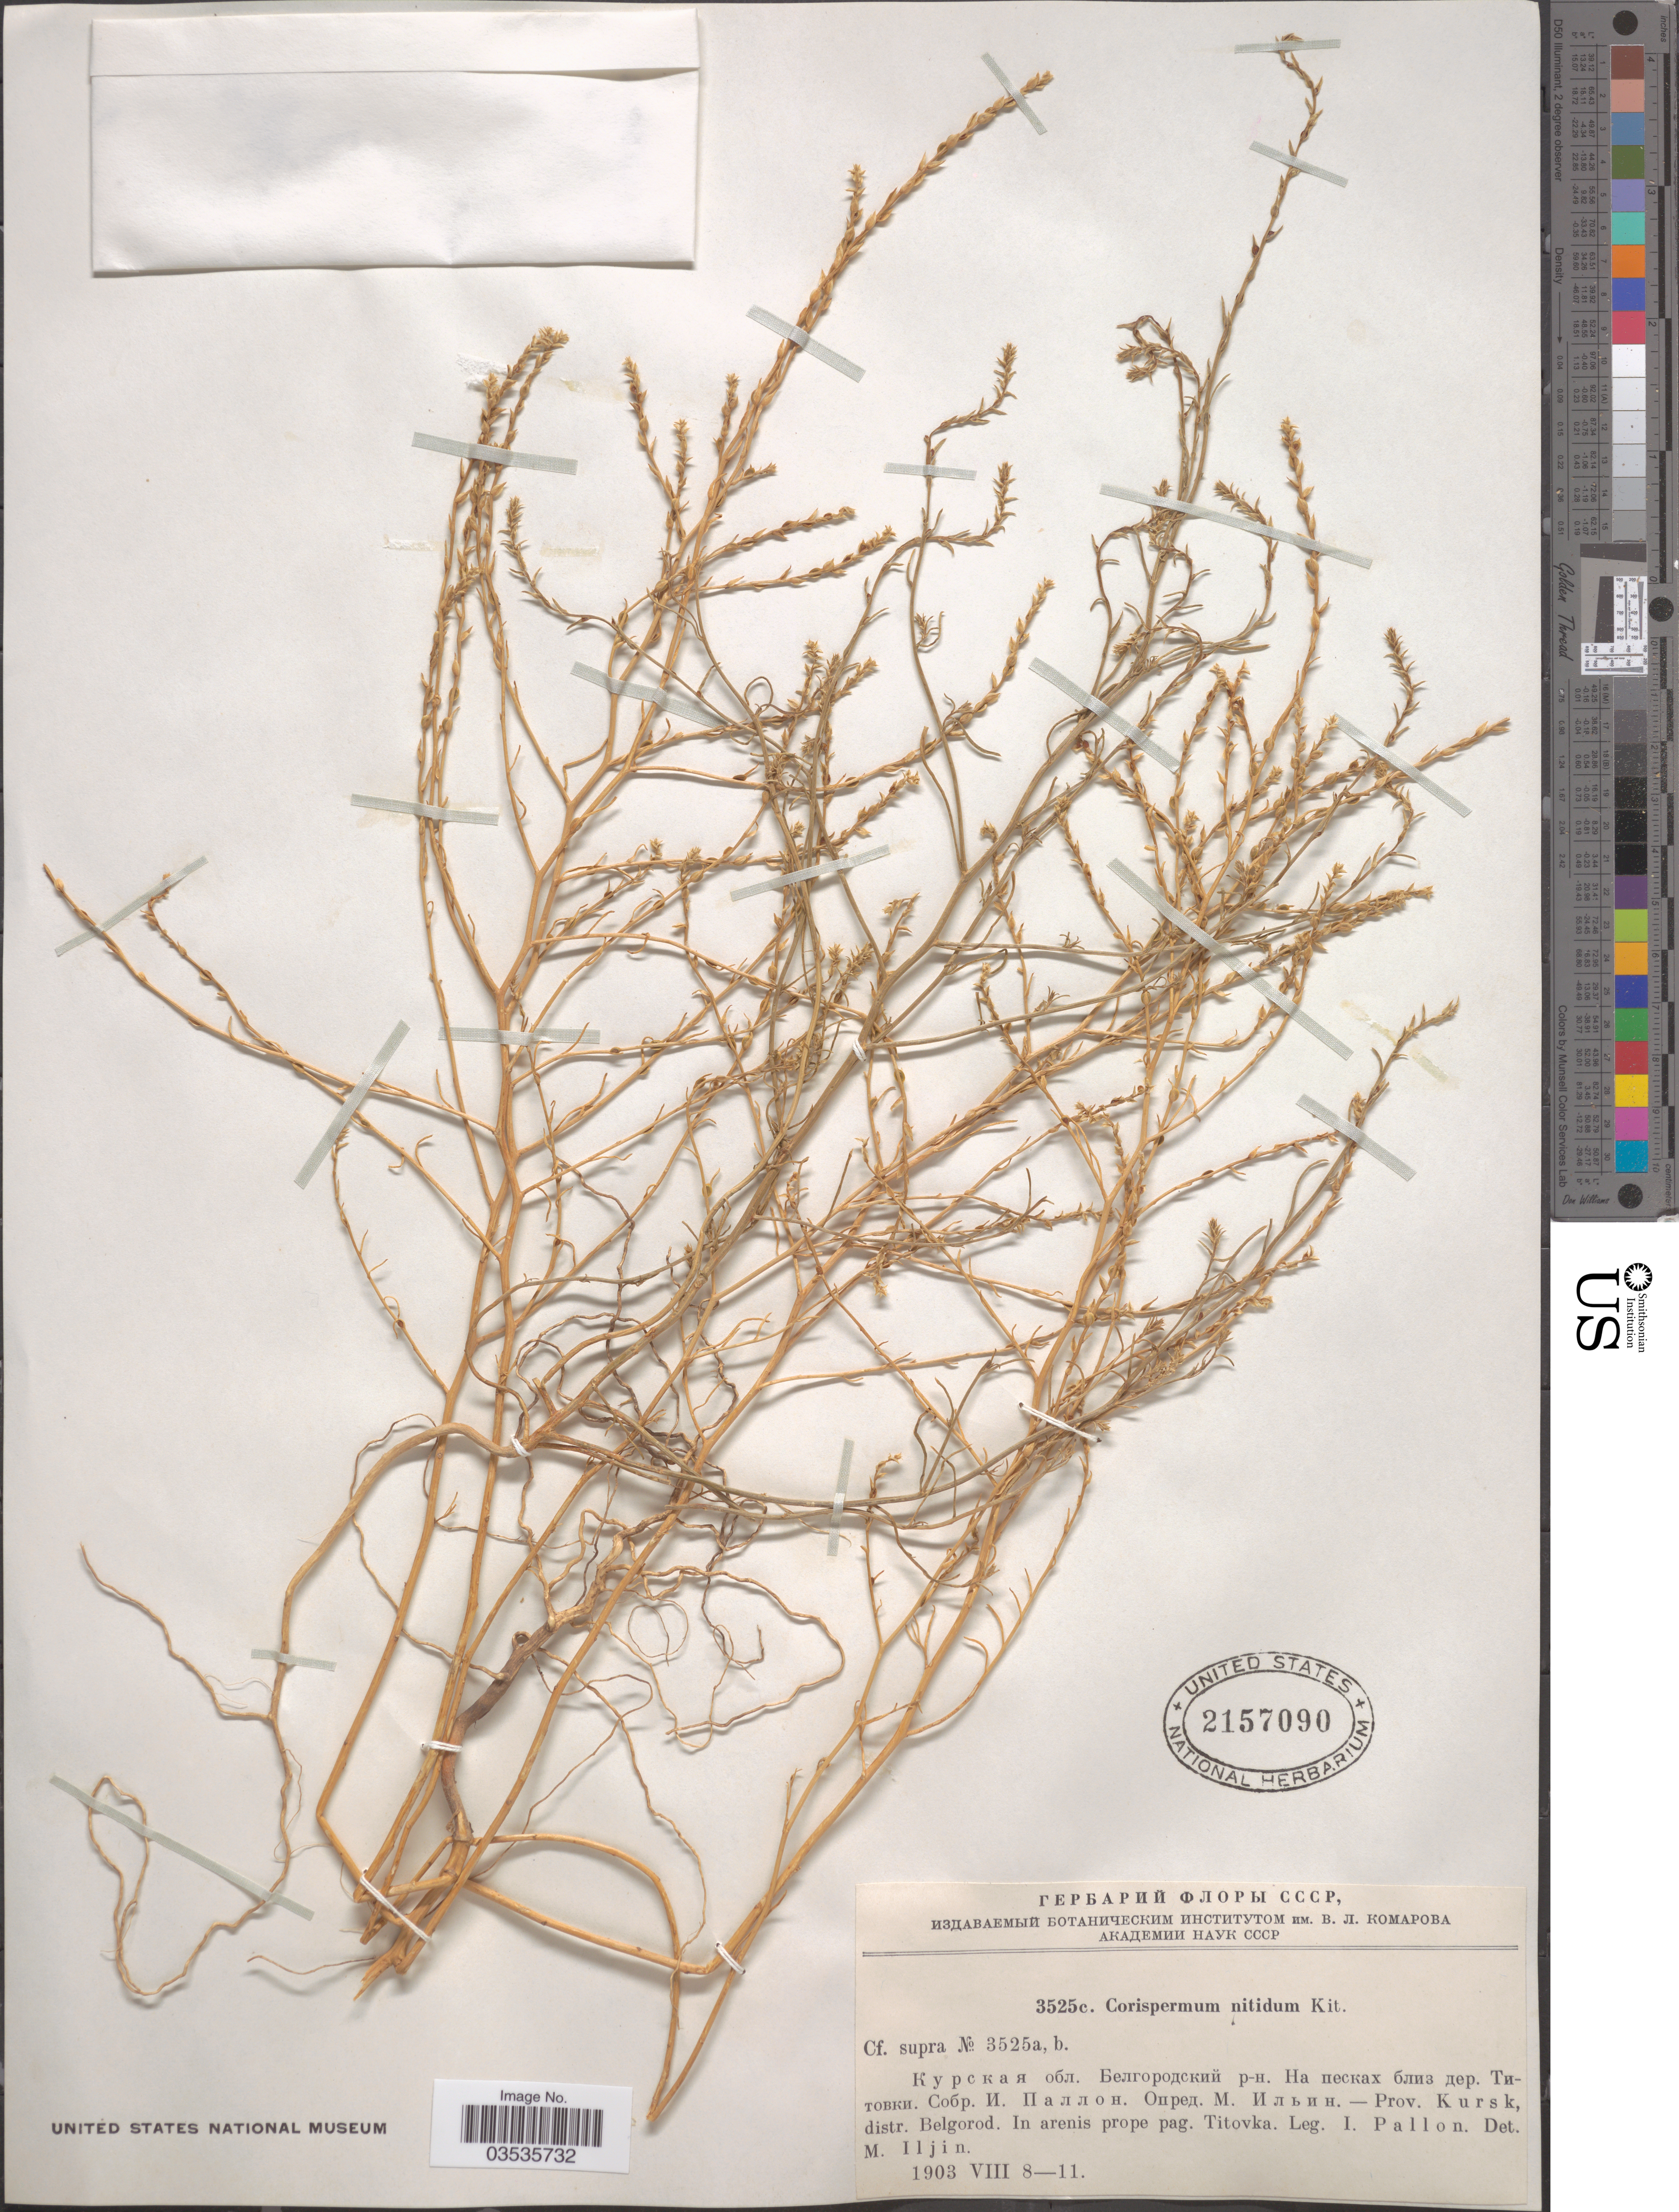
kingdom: Plantae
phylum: Tracheophyta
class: Magnoliopsida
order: Caryophyllales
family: Amaranthaceae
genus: Corispermum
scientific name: Corispermum nitidum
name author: Kit. ex Schult.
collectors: I. Pallon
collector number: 3525c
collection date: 1903-08-08/1903-08-11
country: Russian Federation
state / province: Belgorod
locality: Prov. Kursk, distr. Belgorod. In arenis prope pag. Titovka.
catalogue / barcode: US 2157090